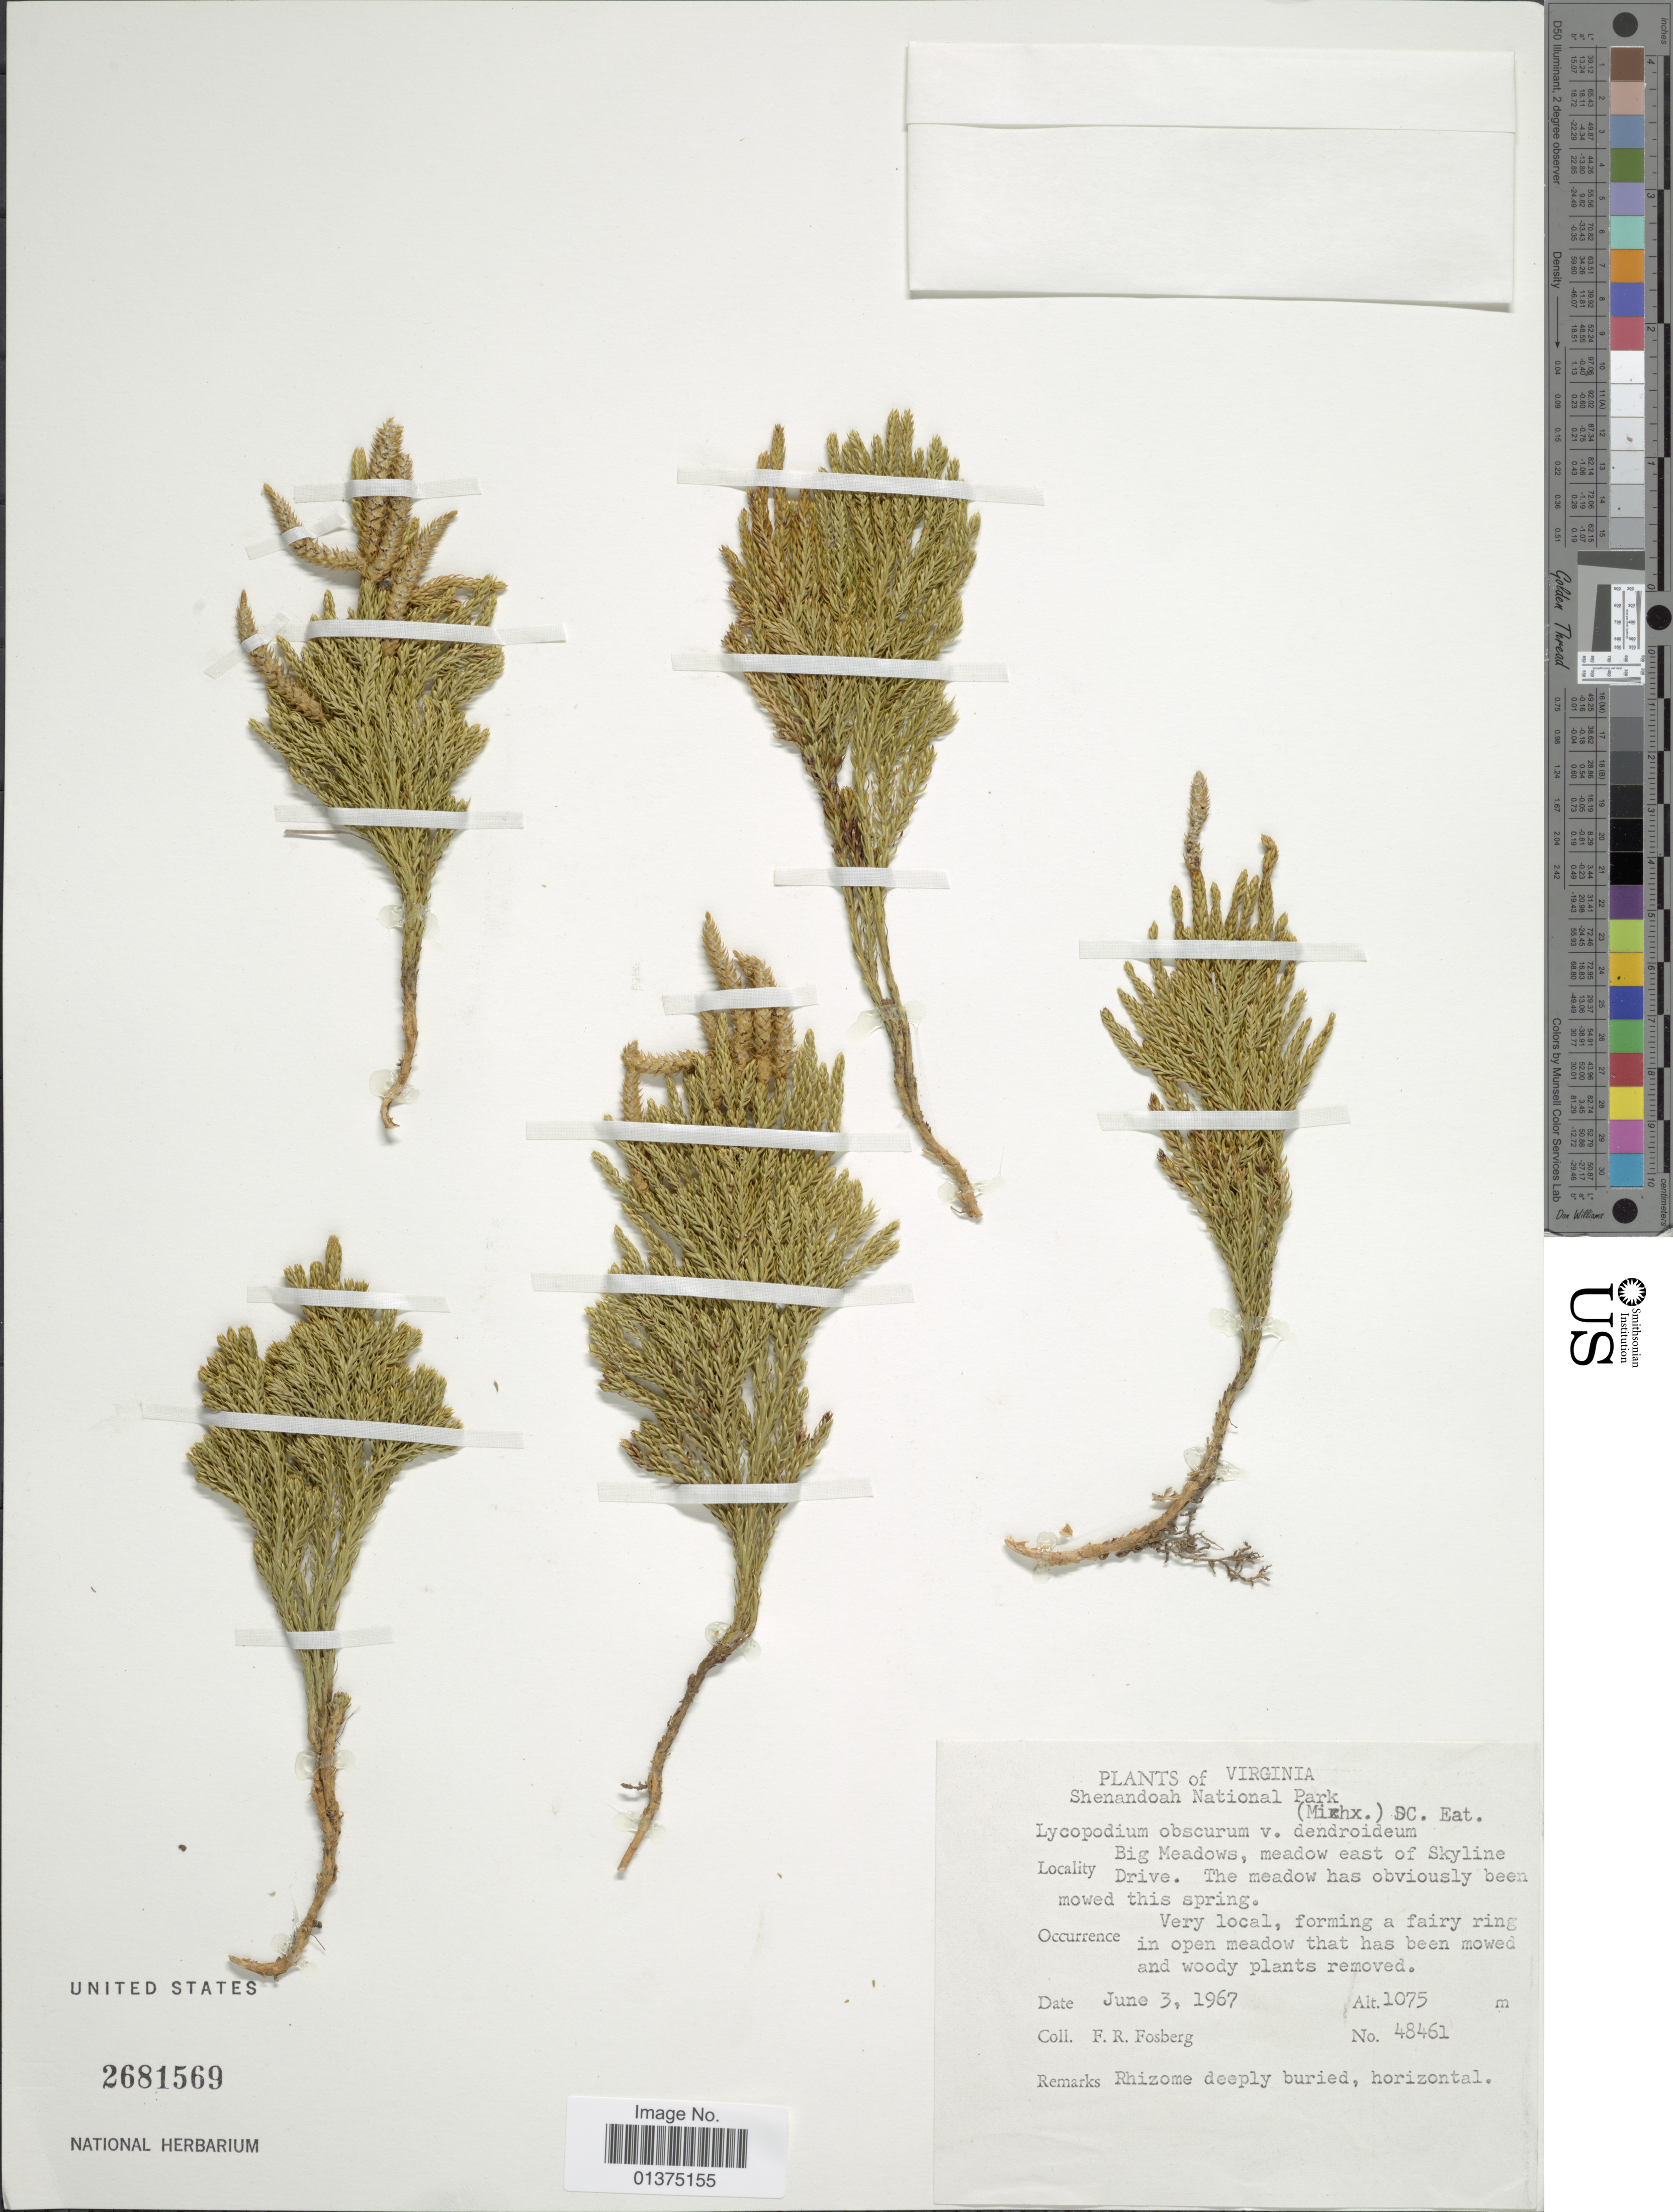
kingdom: Plantae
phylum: Tracheophyta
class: Lycopodiopsida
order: Lycopodiales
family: Lycopodiaceae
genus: Dendrolycopodium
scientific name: Dendrolycopodium dendroideum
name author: (Michx.) A. Haines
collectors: F. R. Fosberg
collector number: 48461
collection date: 1967-06-03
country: United States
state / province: Virginia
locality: Shenandoah National Park, Big Meadows, meadow east of Skyline Drive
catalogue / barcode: US 2681569